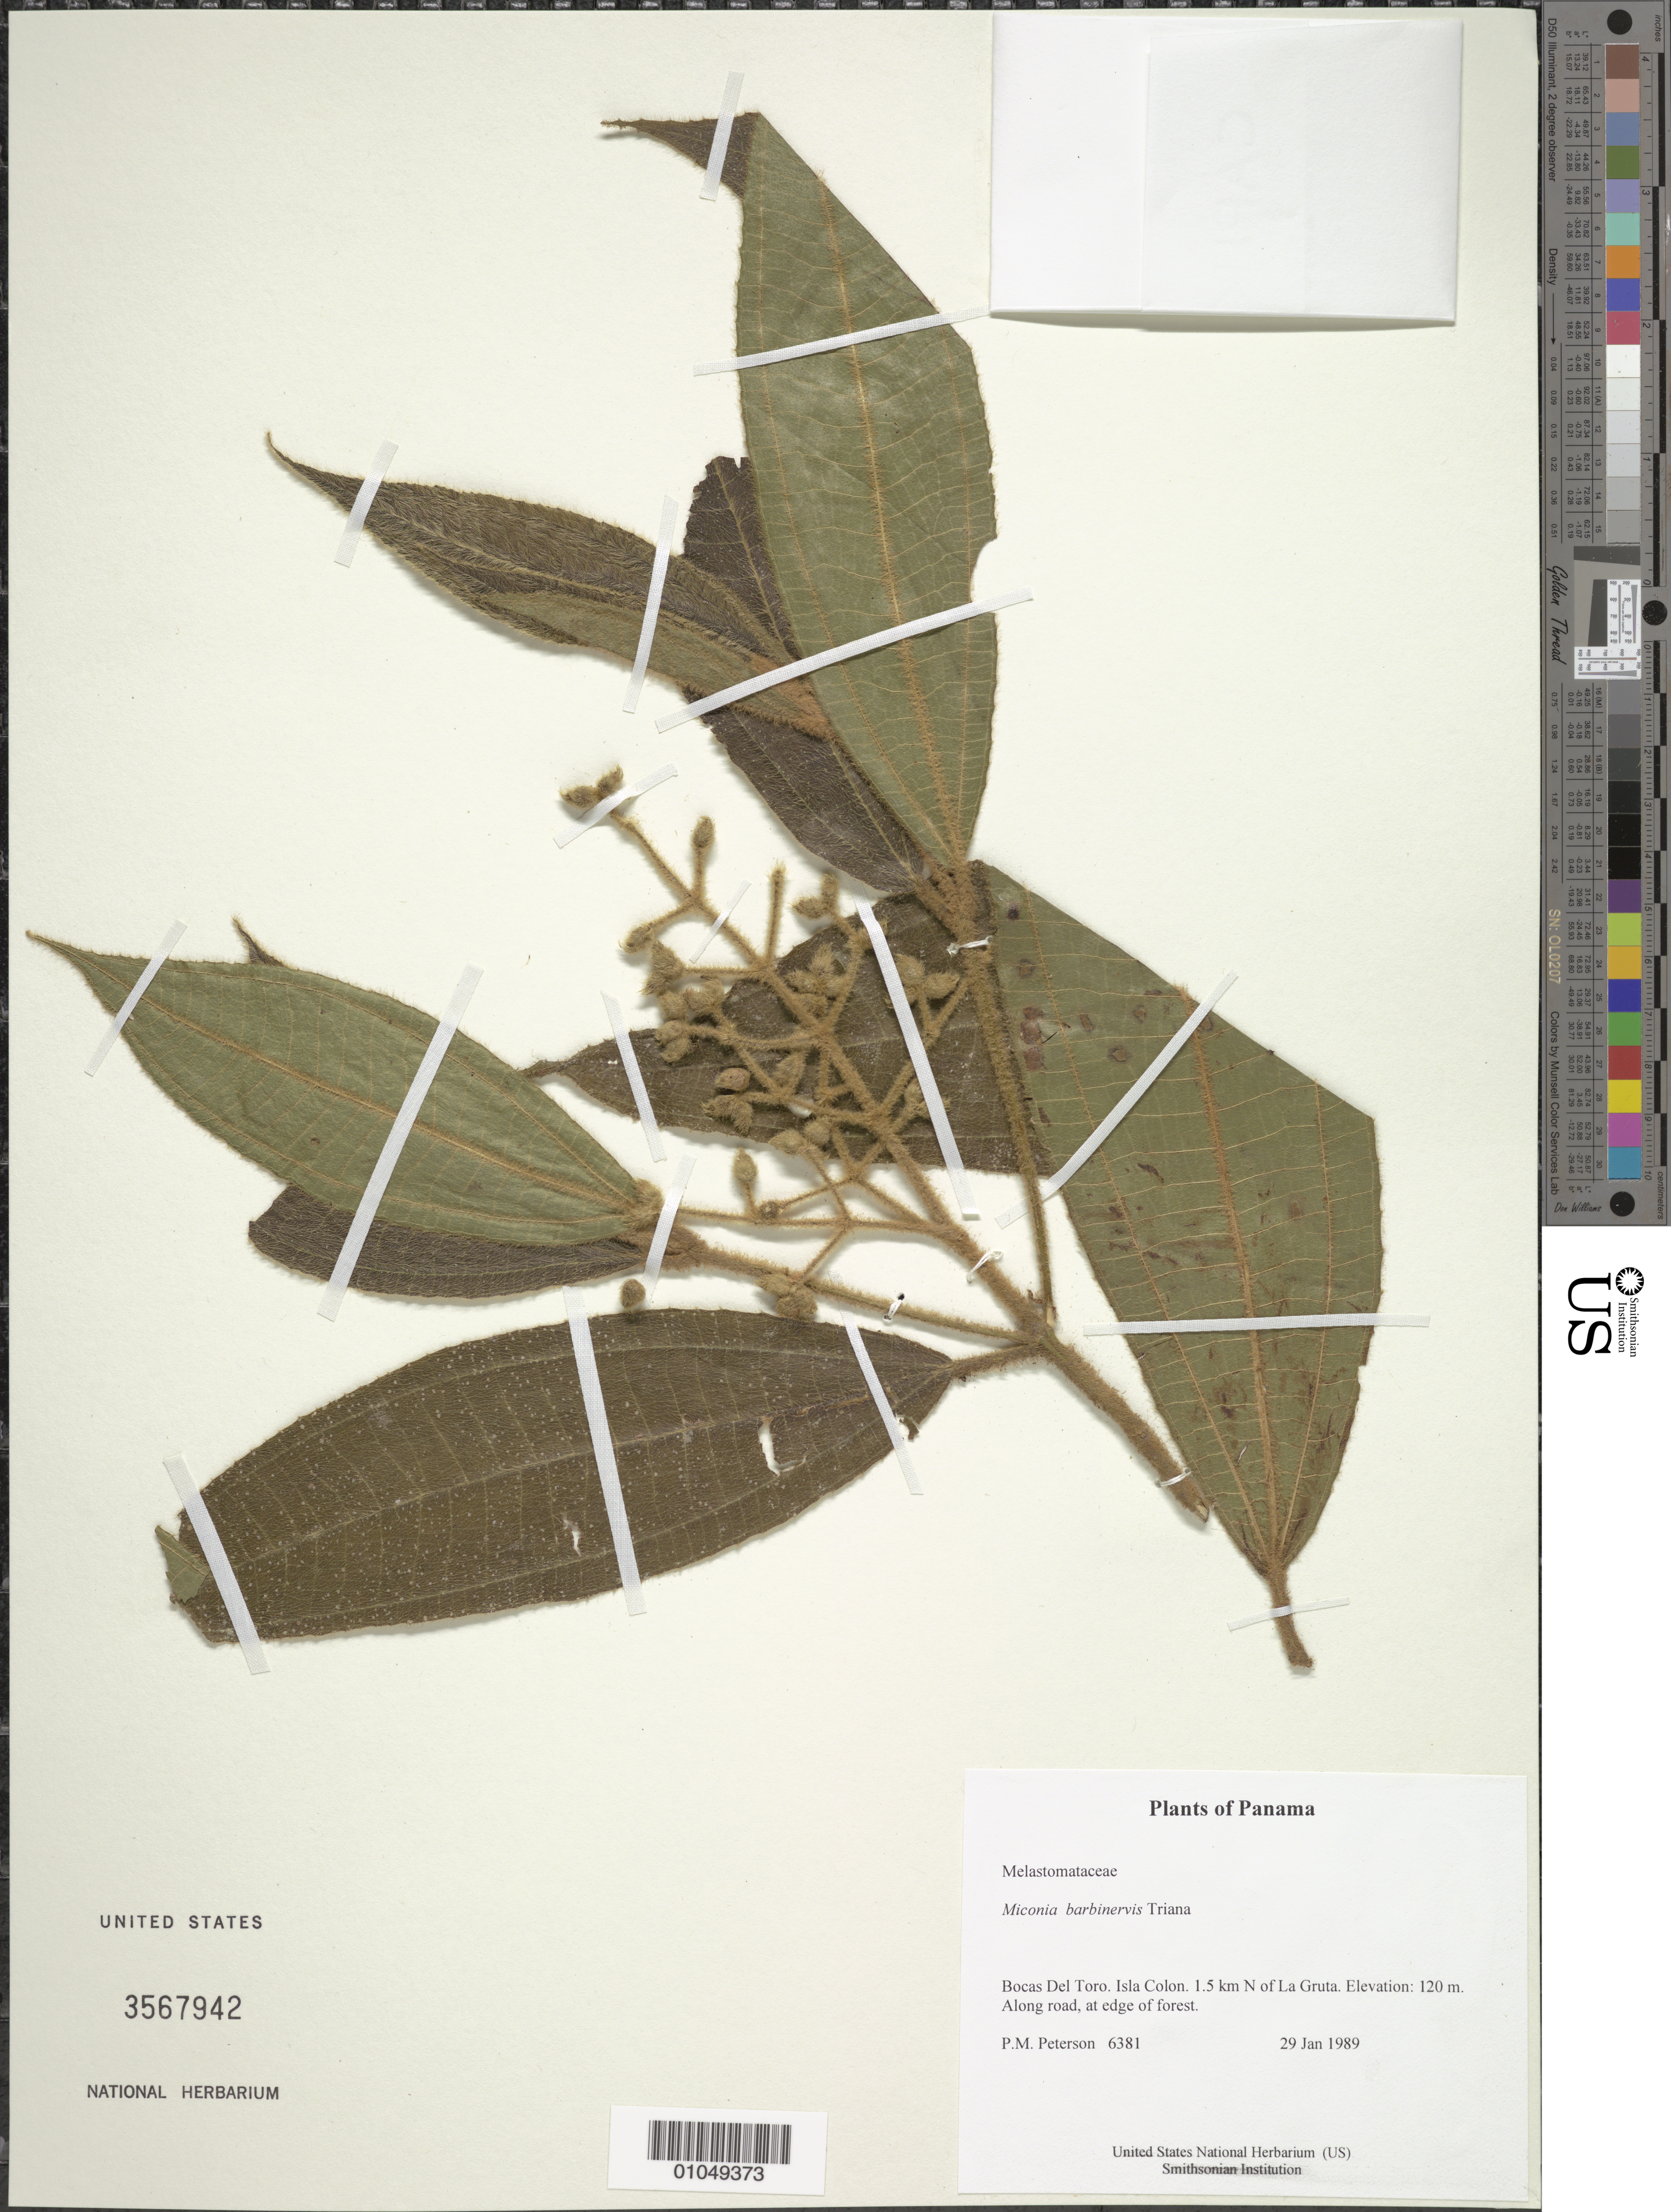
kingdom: Plantae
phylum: Tracheophyta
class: Magnoliopsida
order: Myrtales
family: Melastomataceae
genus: Miconia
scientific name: Miconia barbinervis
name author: (Benth.) Triana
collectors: P. M. Peterson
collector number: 06381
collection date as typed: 29 Jan 1989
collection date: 1989-01-29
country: Panama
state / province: Bocas del Toro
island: Colón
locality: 1.5 km N of La Gruta.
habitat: Along road, at edge of forest.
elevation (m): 120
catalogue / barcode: US 3567942